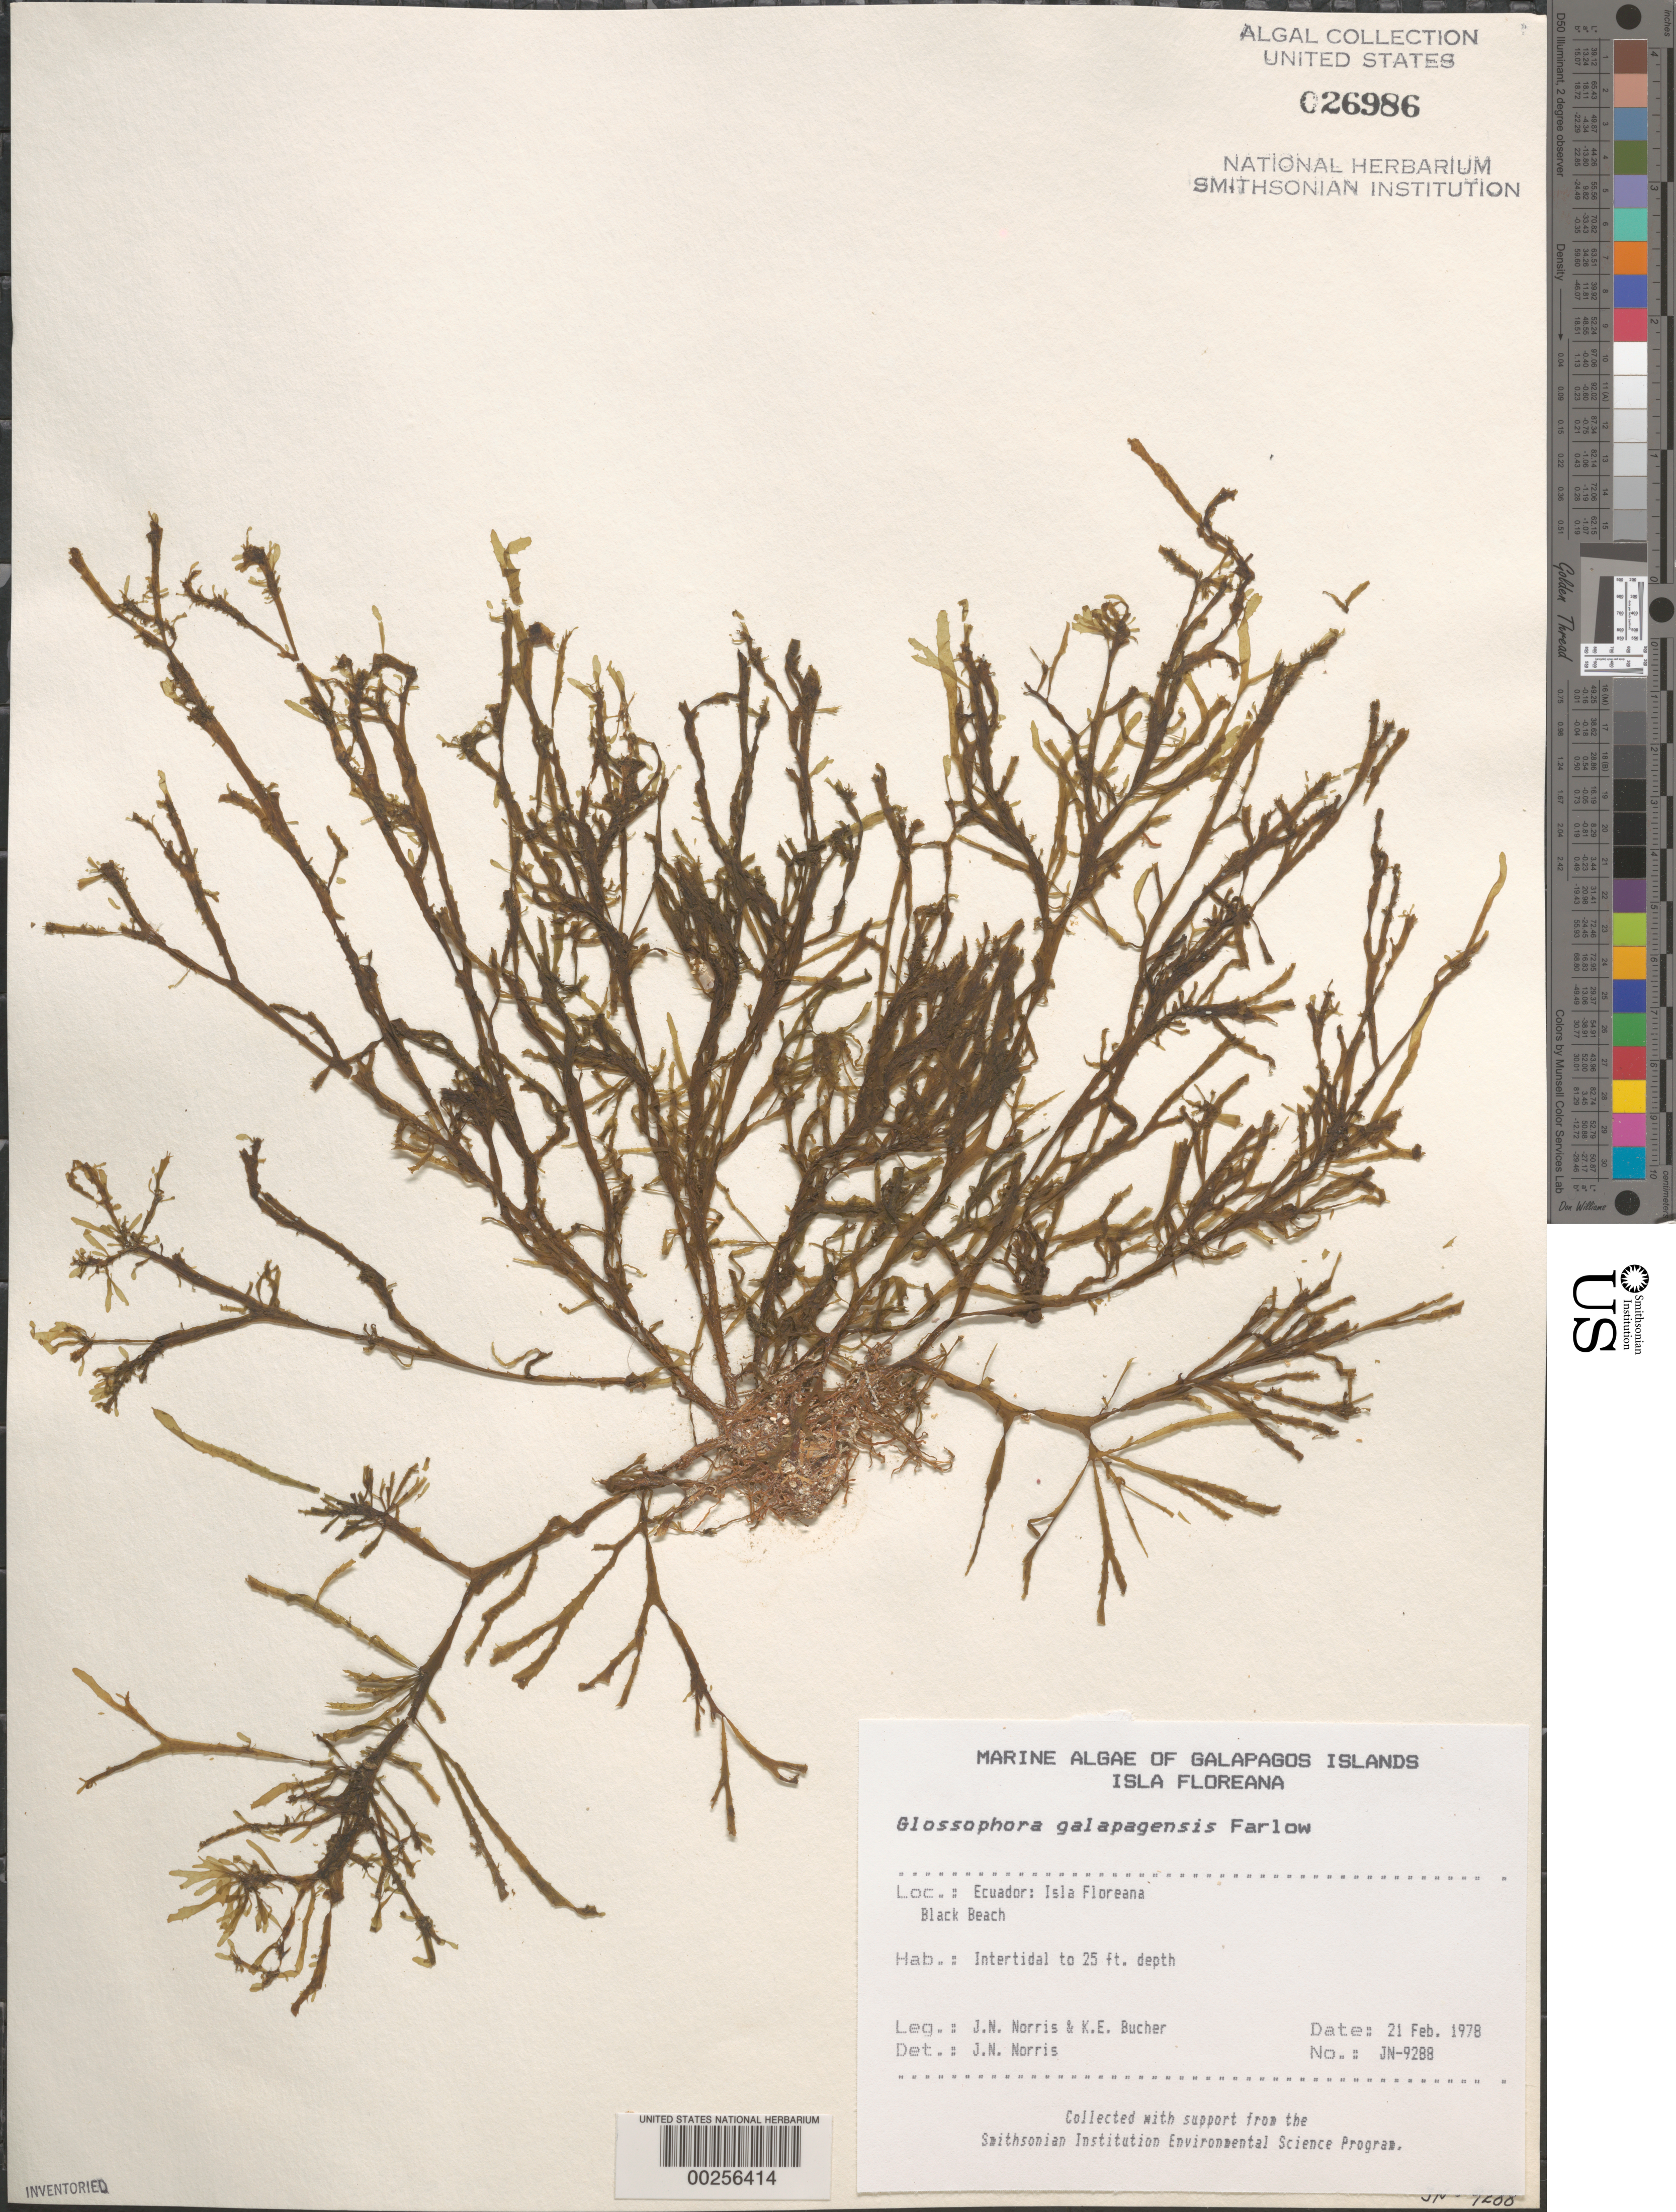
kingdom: Chromista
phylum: Ochrophyta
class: Phaeophyceae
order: Dictyotales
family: Dictyotaceae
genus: Dictyota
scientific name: Dictyota galapagensis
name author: (Farl.) De Clerck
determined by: Algae name updating Project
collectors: J. N. Norris & K. E. Bucher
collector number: JN-9288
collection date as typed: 21 Feb 1978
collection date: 1978-02-21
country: Ecuador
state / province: Colón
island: Floreana [Charles, Santa Maria]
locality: Black Beach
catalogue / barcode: US 26986